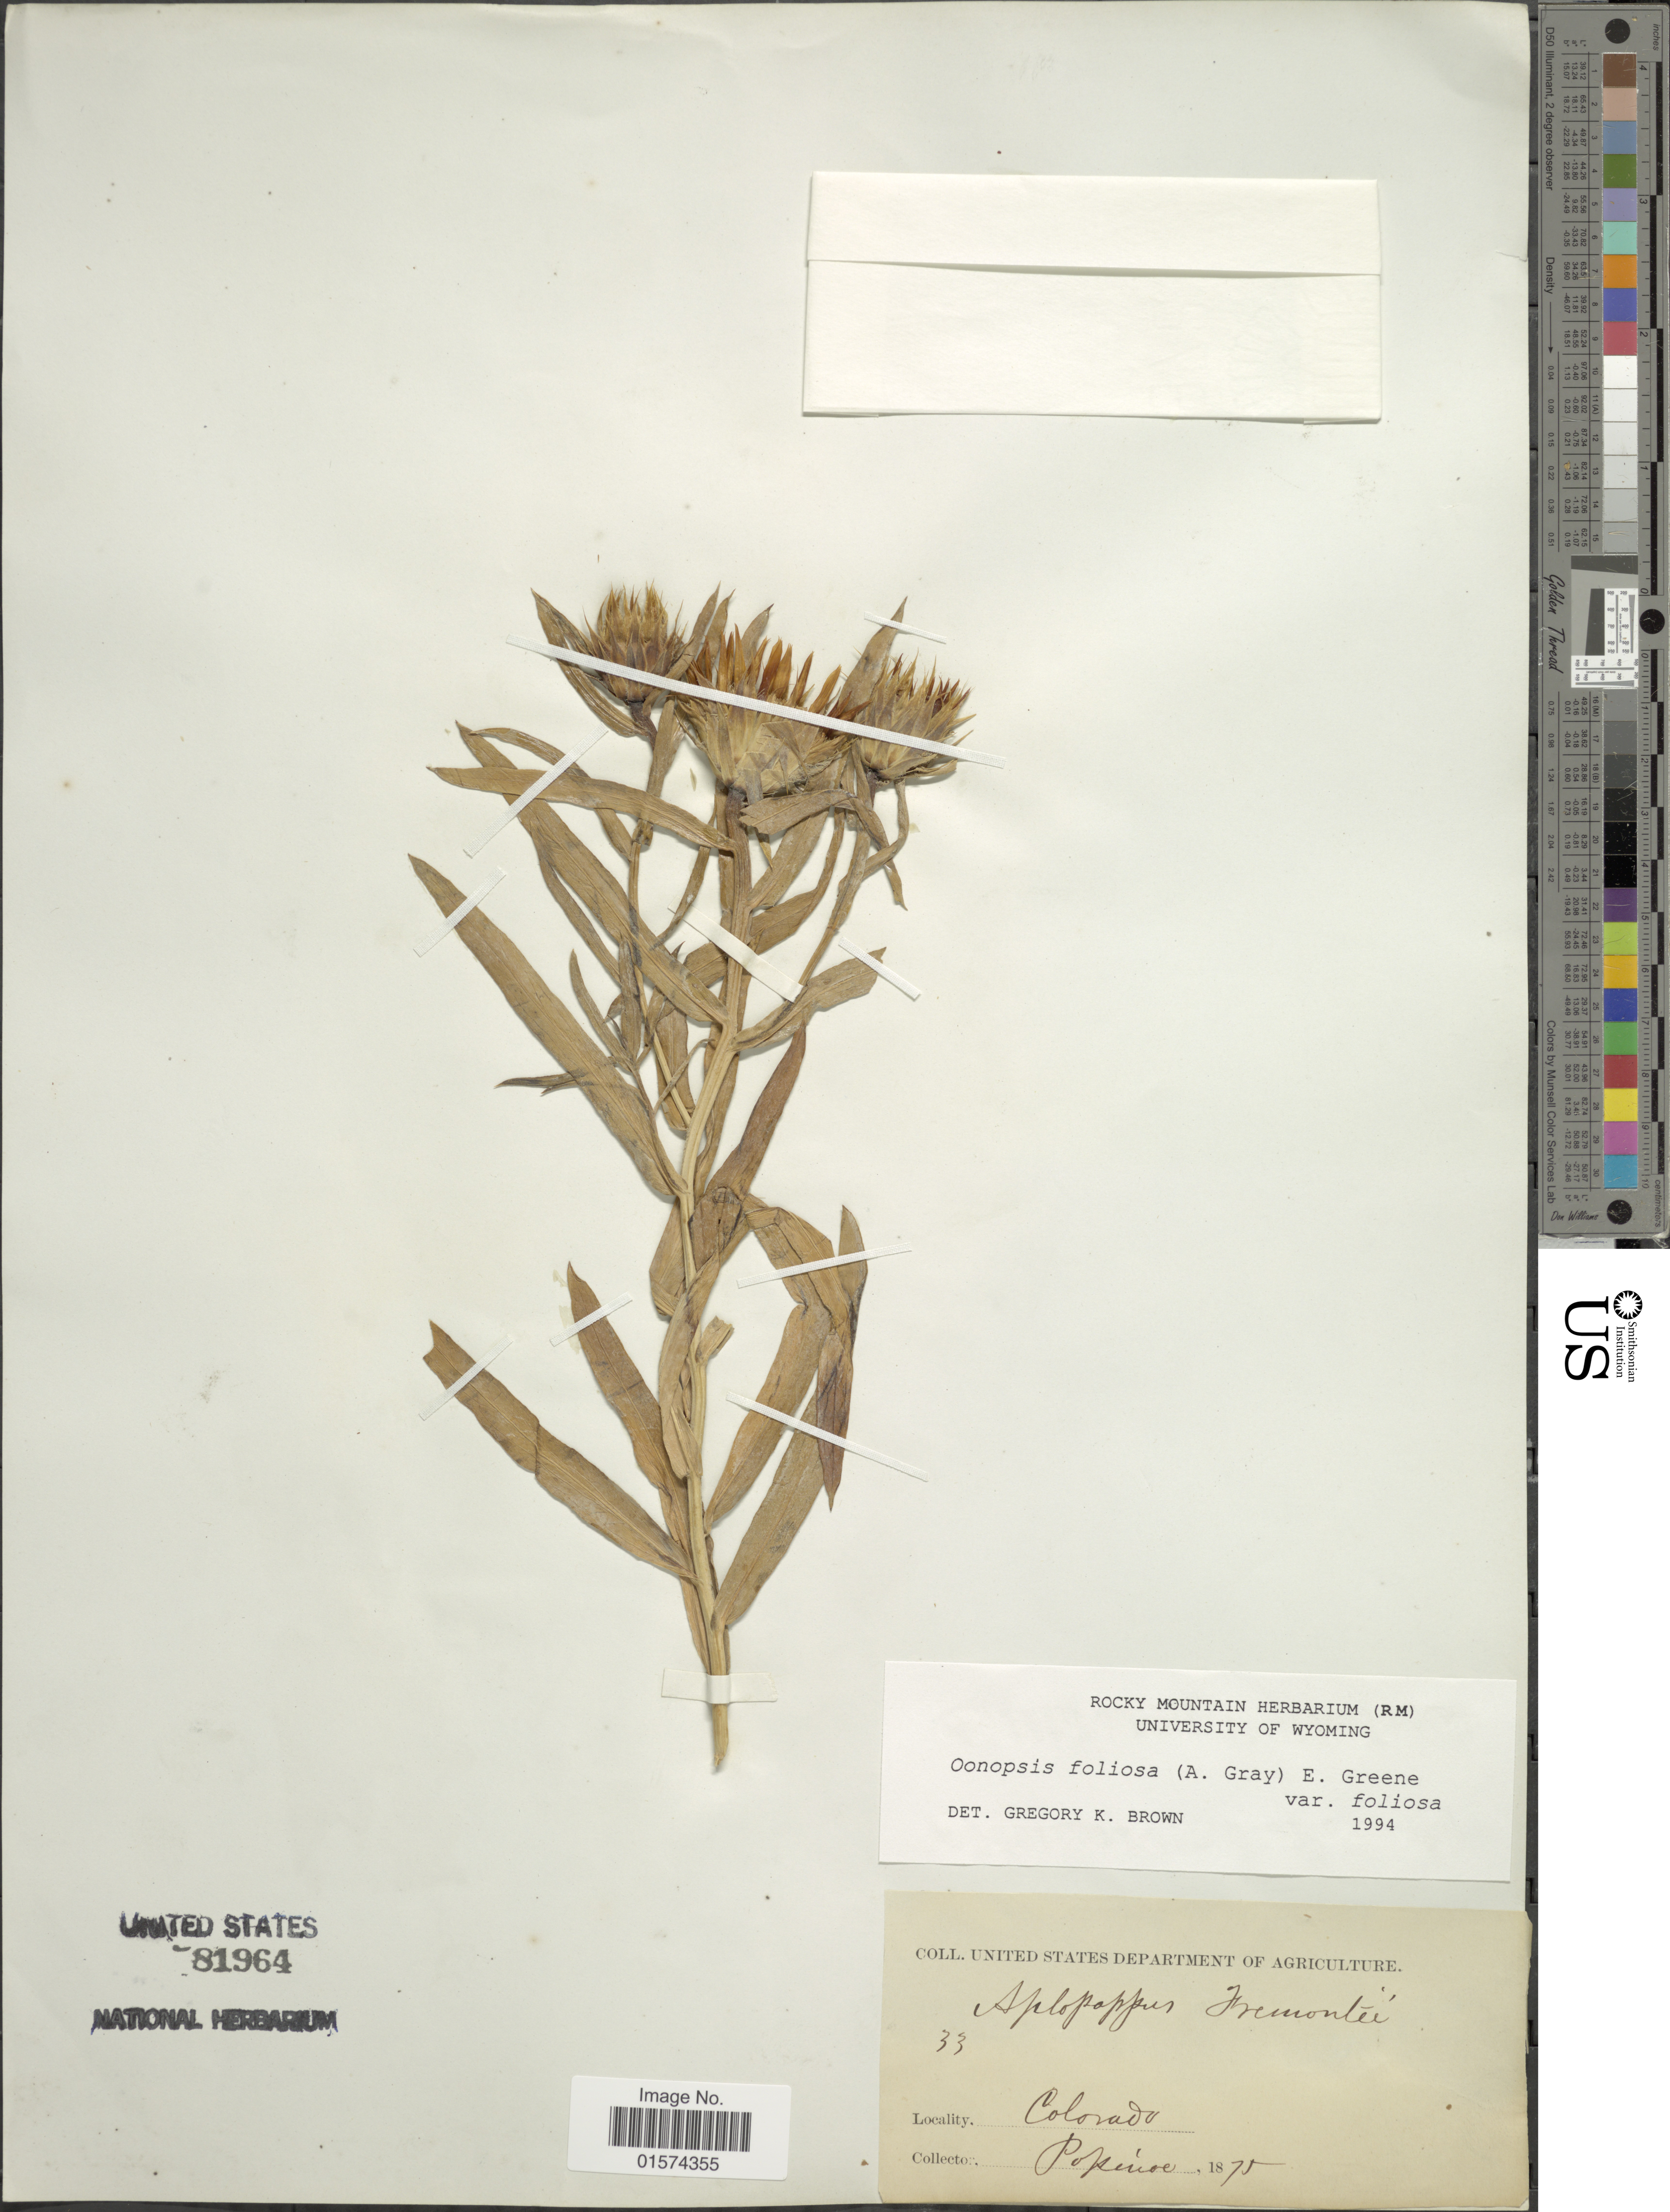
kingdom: Plantae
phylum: Tracheophyta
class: Magnoliopsida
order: Asterales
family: Asteraceae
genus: Oonopsis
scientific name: Oonopsis foliosa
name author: Greene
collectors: -- Popenoe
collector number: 33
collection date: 1875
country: United States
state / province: Colorado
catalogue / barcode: US 81964